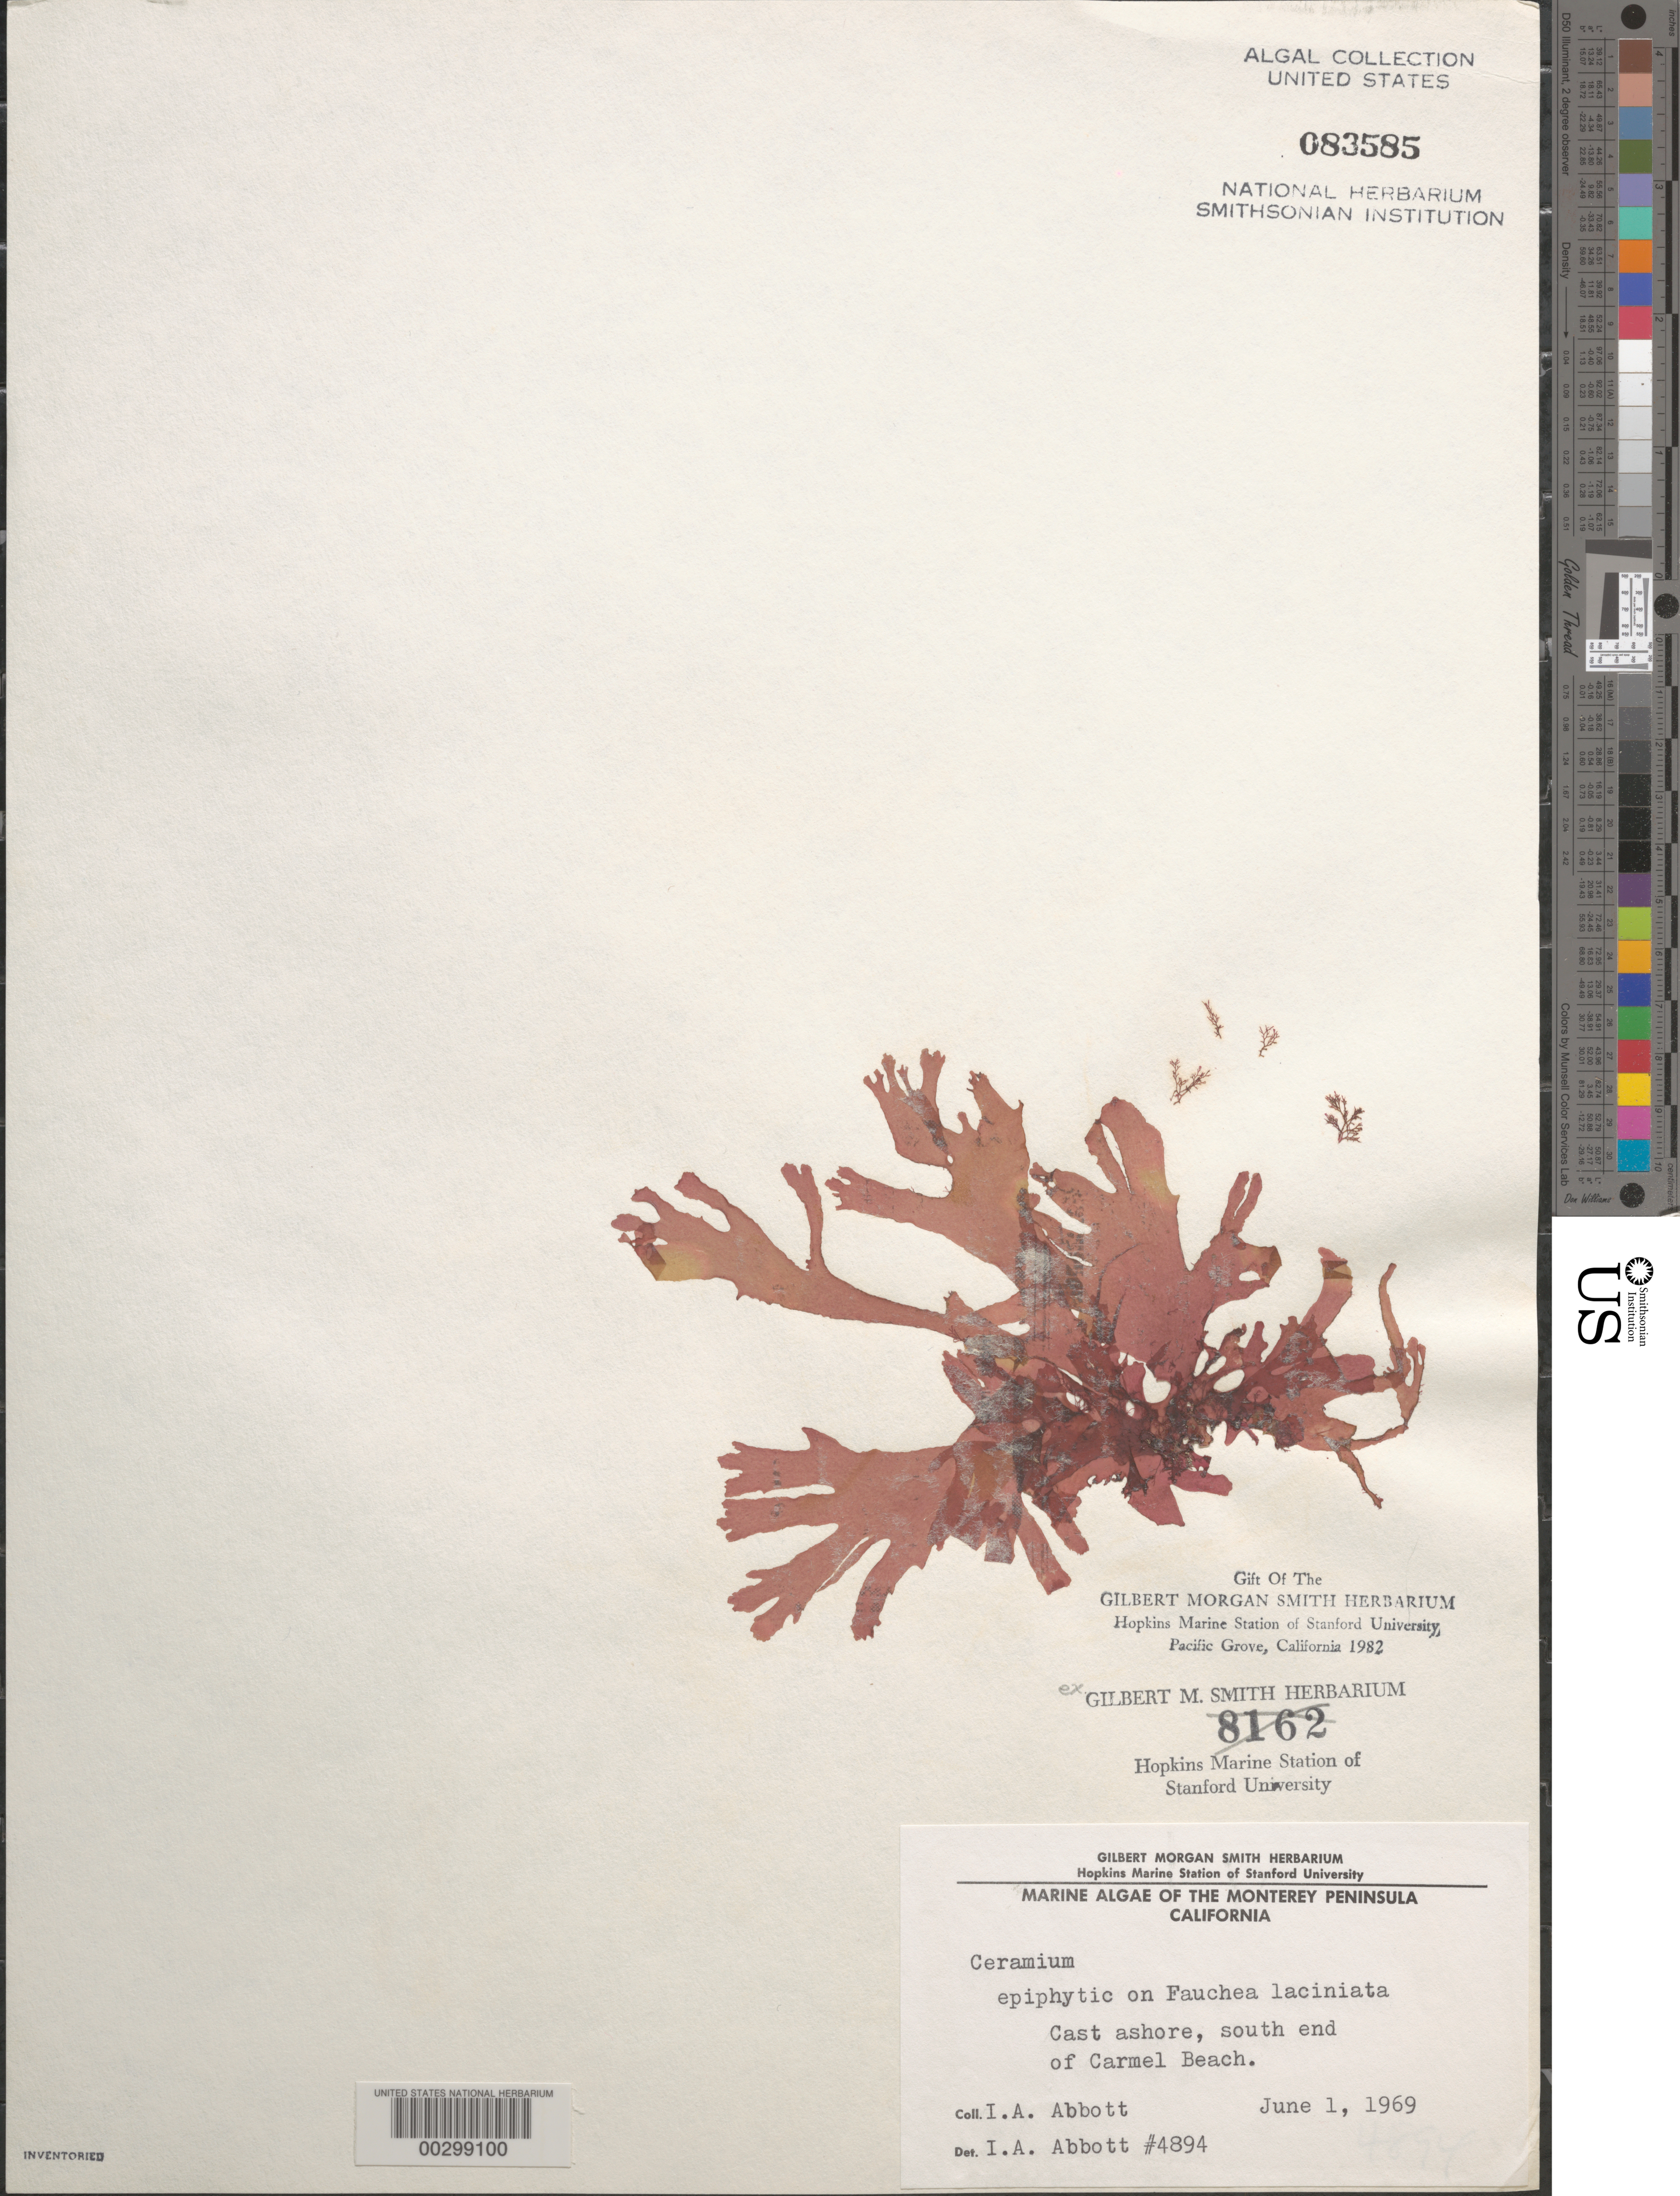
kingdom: Plantae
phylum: Rhodophyta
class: Florideophyceae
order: Ceramiales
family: Ceramiaceae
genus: Ceramium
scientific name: Ceramium sp.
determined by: Abbott, Isabella A.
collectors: I. A. Abbott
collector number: IAA 4894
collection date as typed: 01 Jun 1969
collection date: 1969-06-01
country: United States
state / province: California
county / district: Monterey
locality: Carmel Beach, south end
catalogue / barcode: US 83585